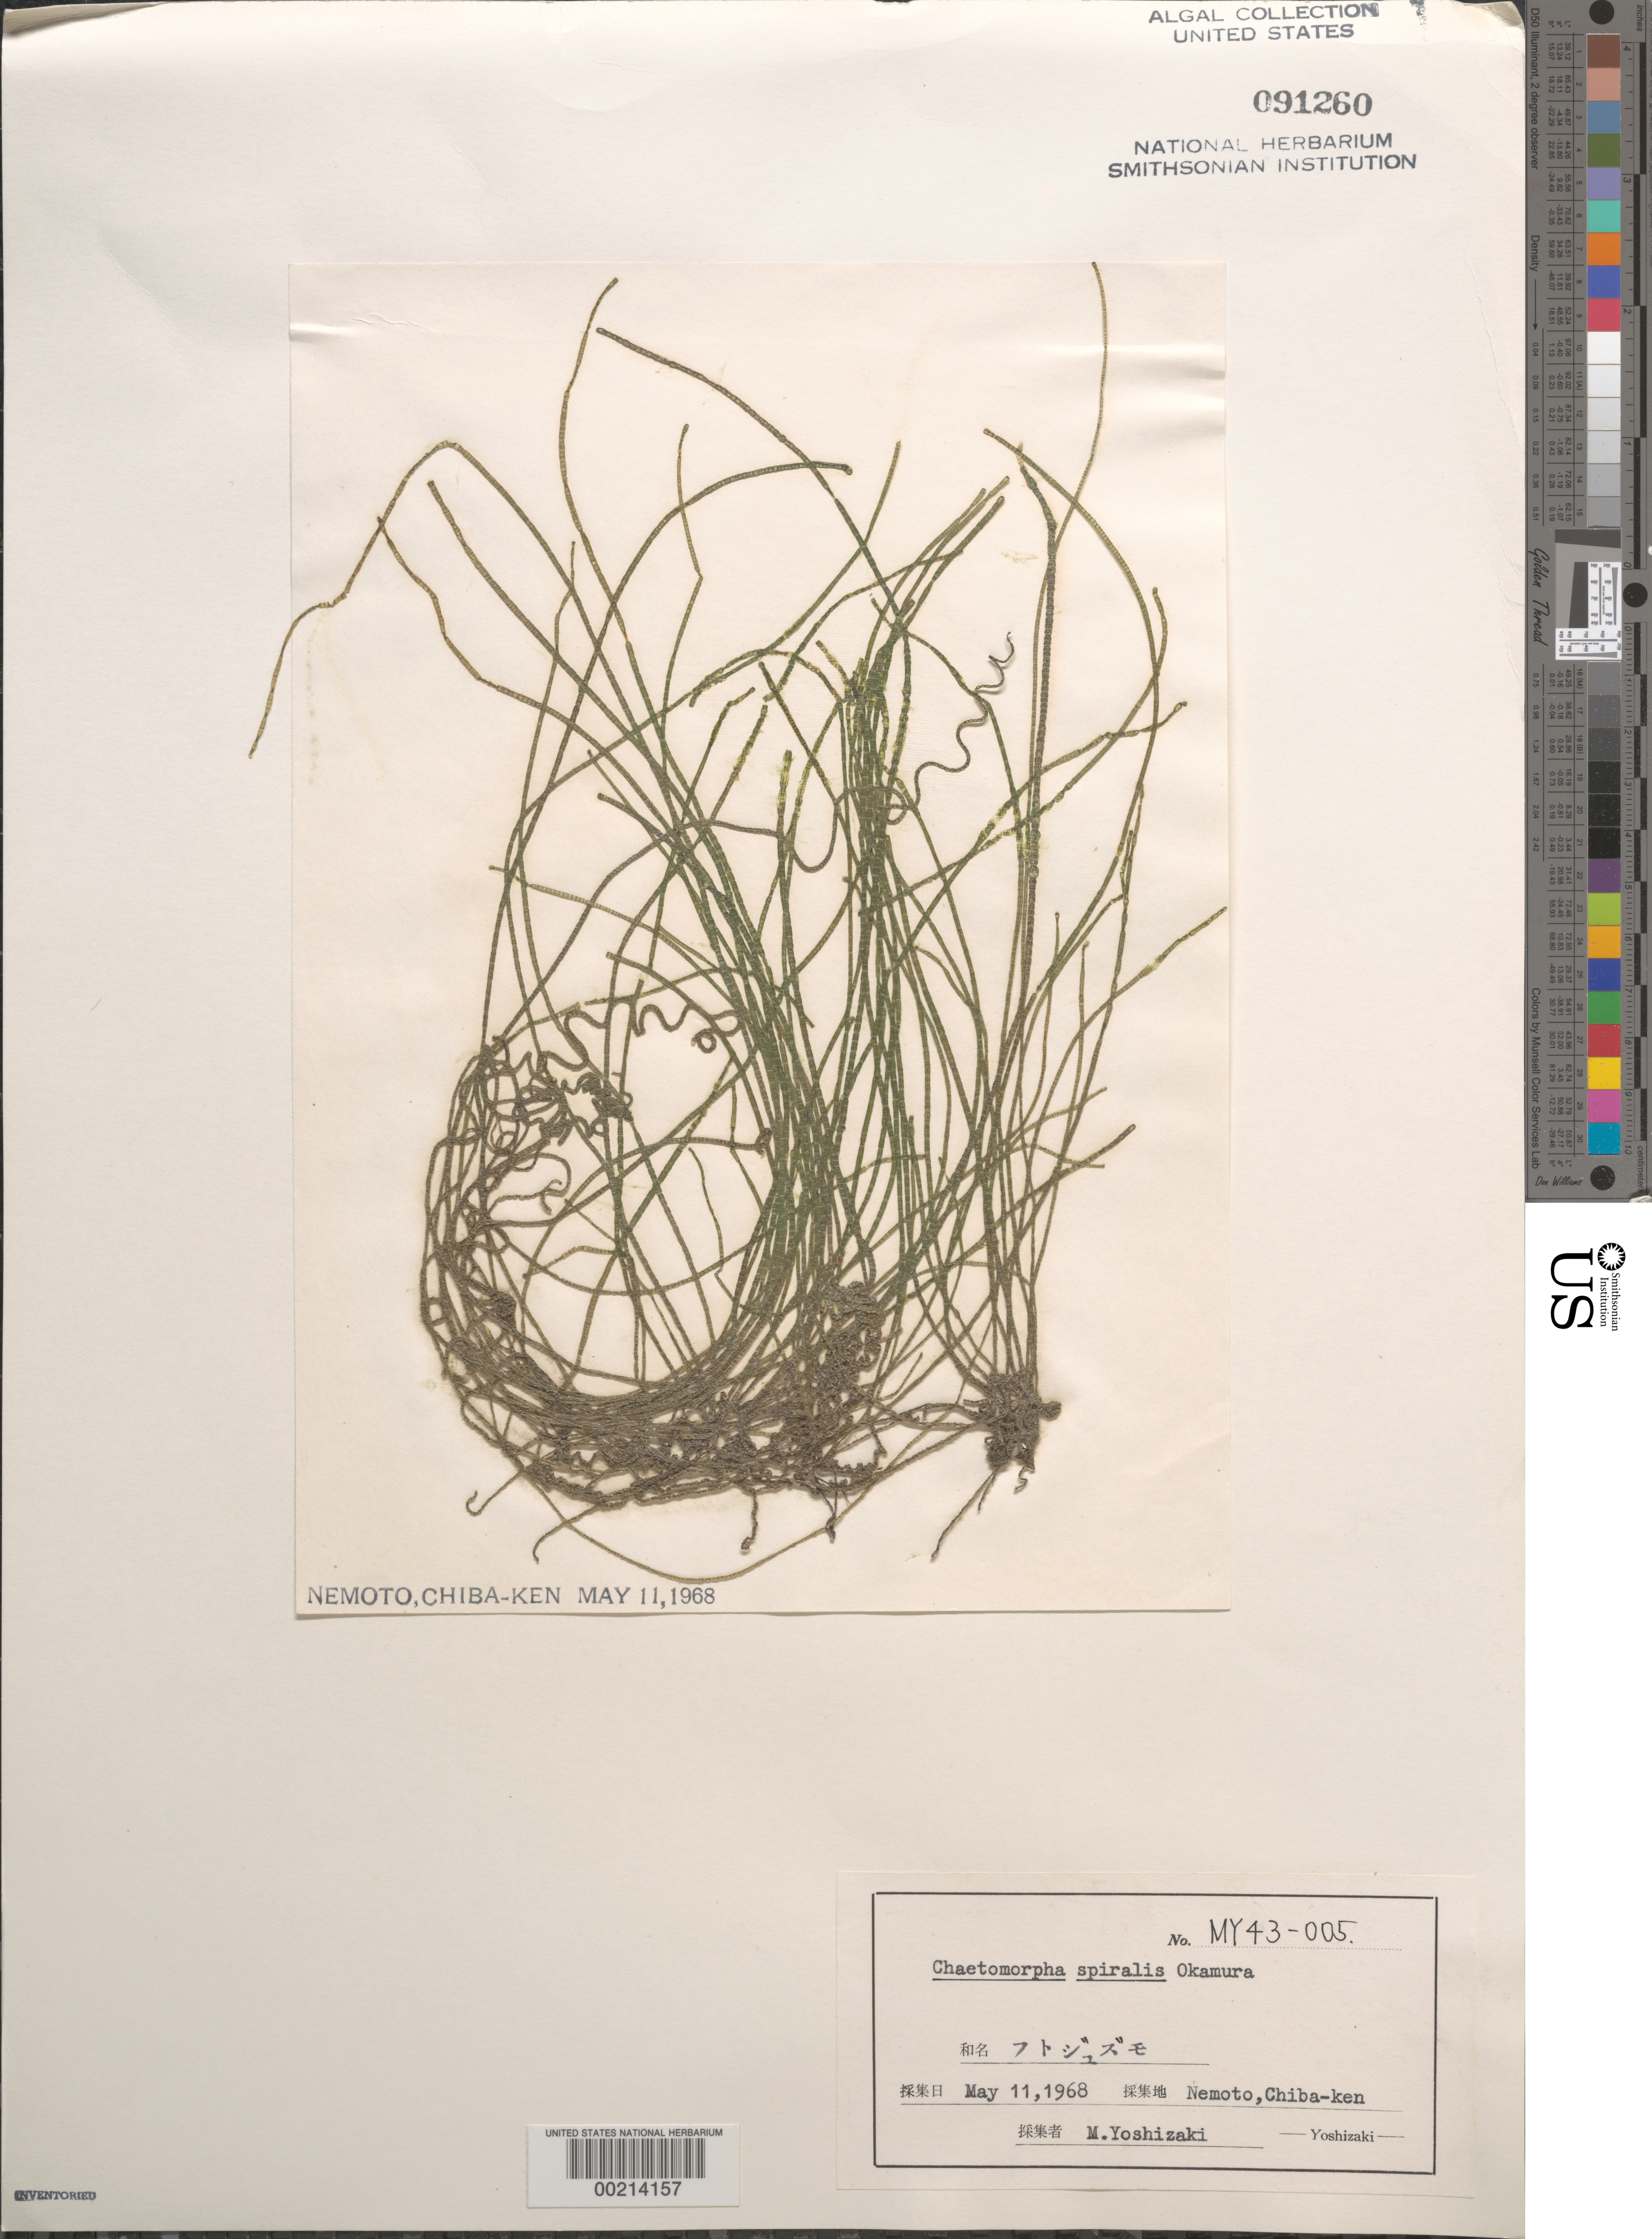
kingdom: Plantae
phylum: Chlorophyta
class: Ulvophyceae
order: Cladophorales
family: Cladophoraceae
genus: Chaetomorpha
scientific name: Chaetomorpha spiralis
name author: Okamura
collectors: M. Yoshizaki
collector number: My 43-005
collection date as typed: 11 May 1968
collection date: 1968-05-11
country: Japan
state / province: Tiba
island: Honshu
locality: Nemoto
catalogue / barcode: US 91260